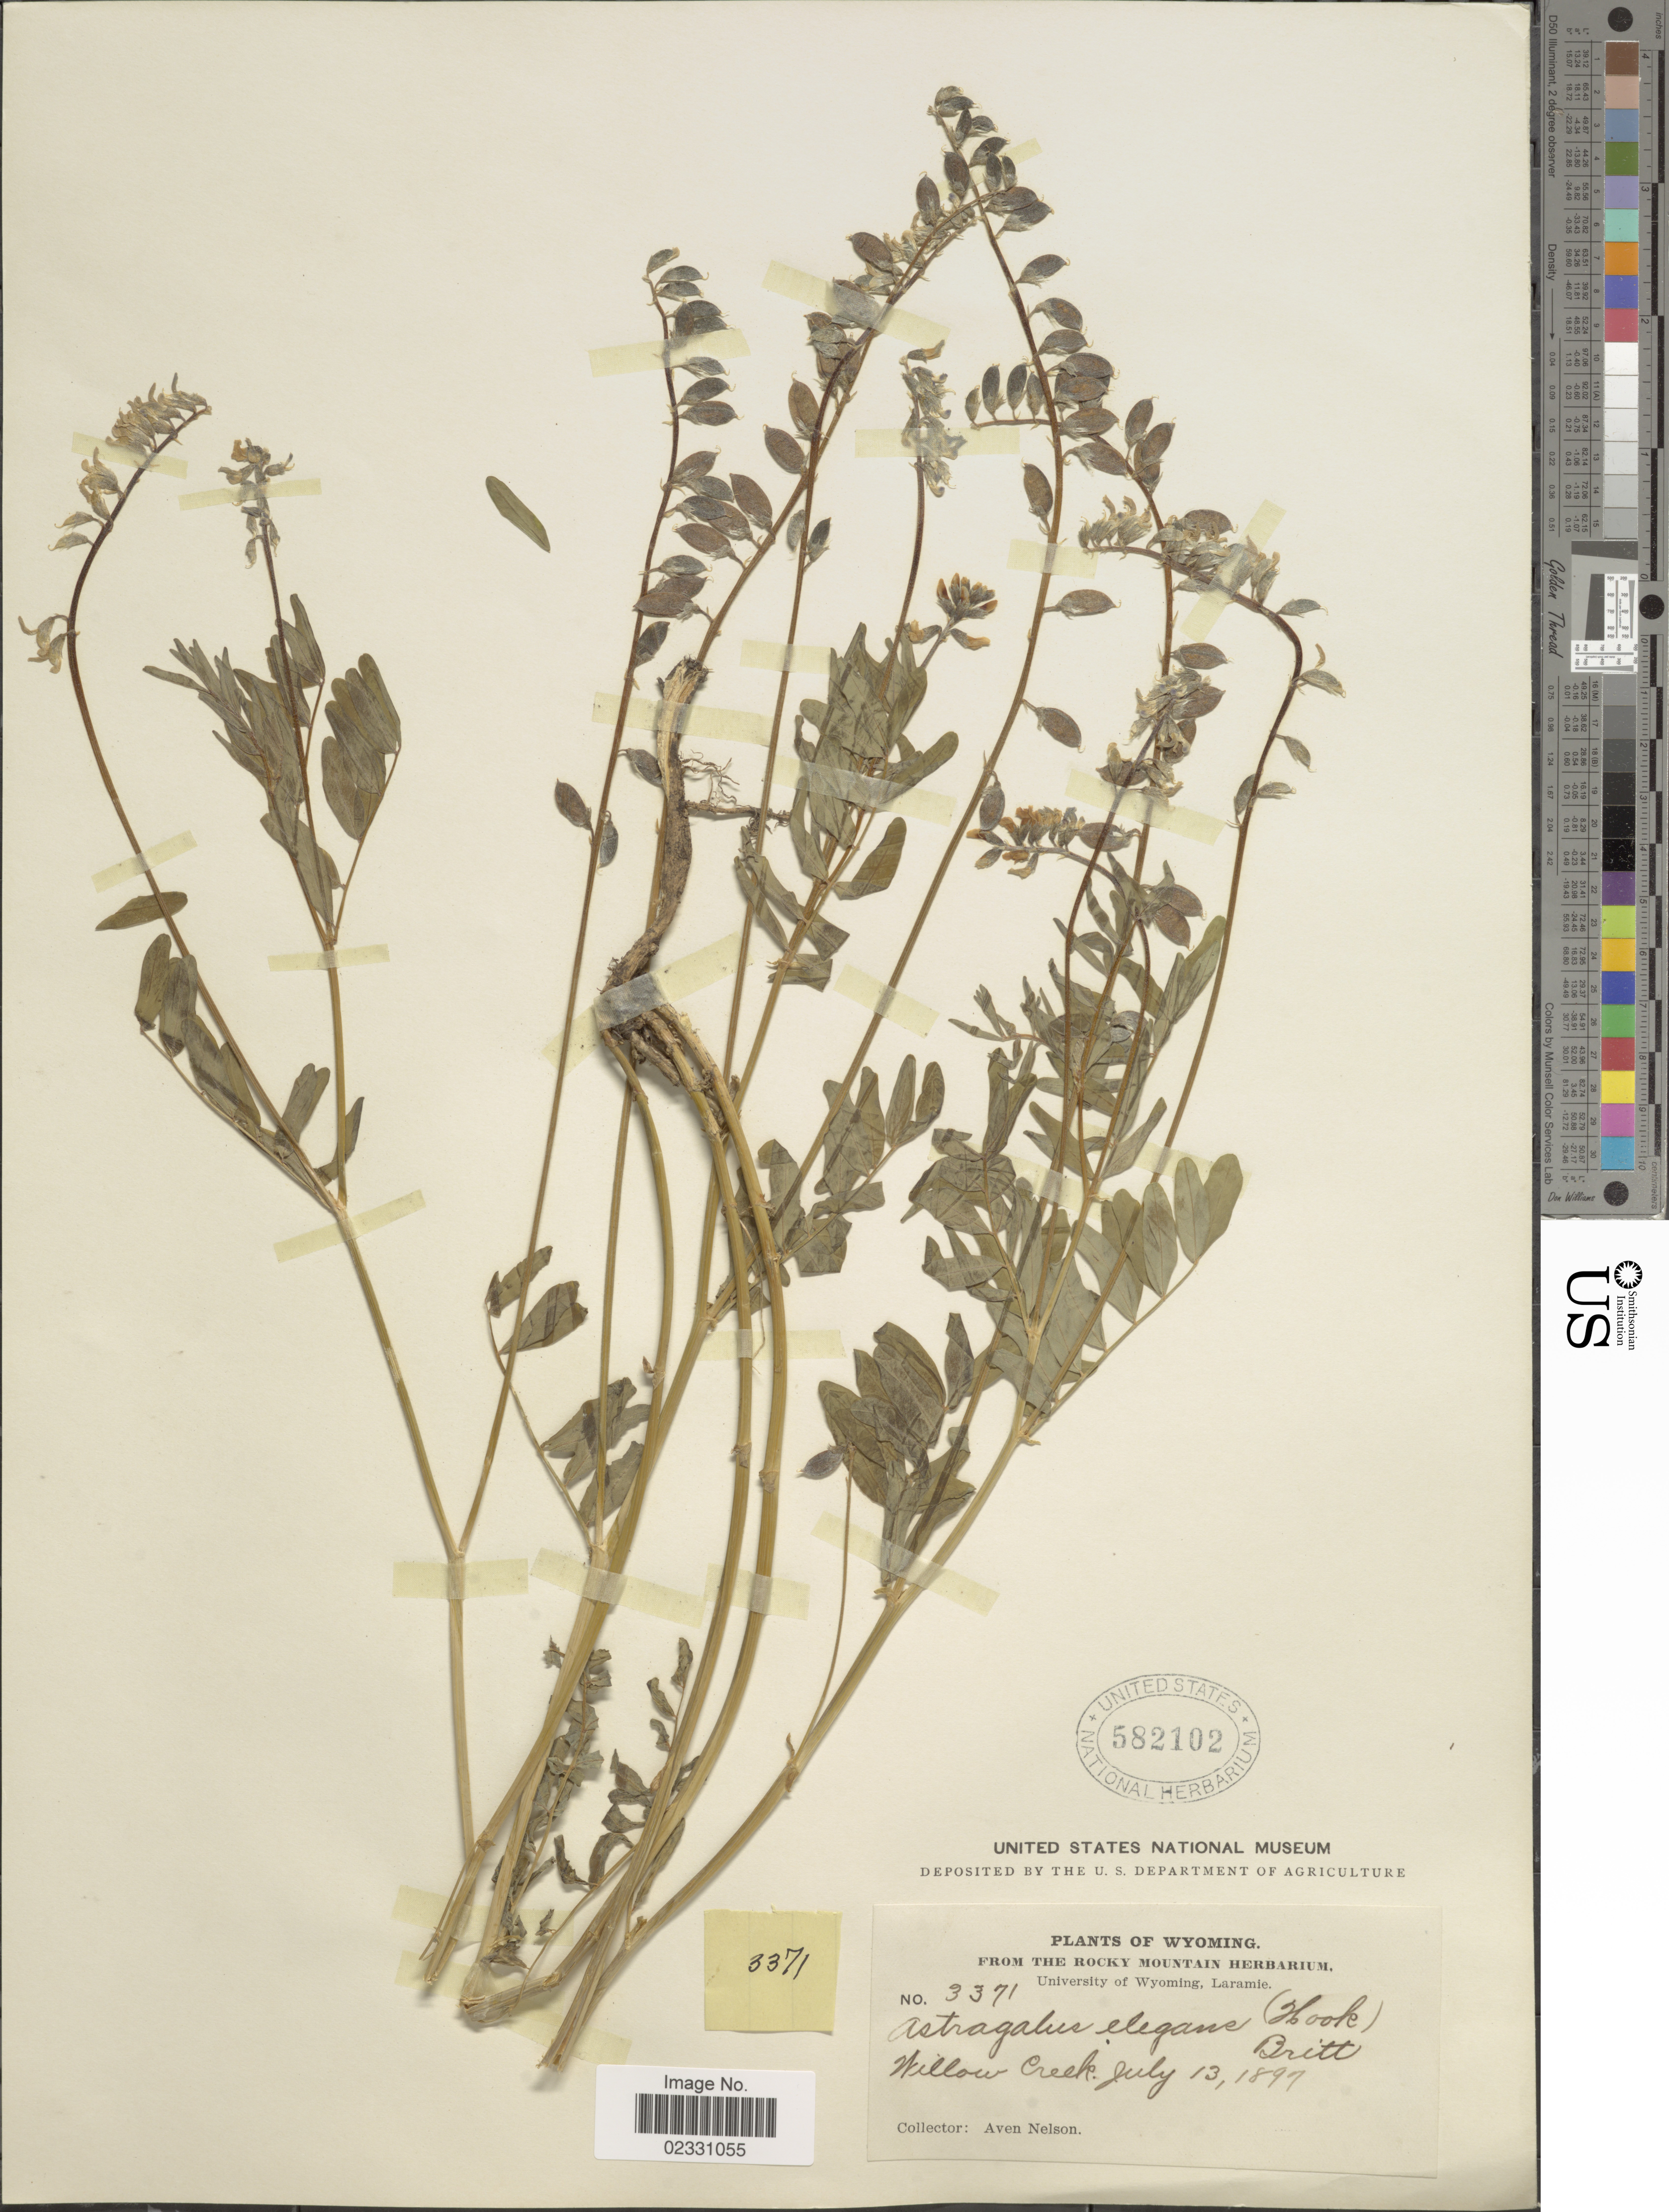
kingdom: Plantae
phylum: Tracheophyta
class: Magnoliopsida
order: Fabales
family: Fabaceae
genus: Astragalus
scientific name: Astragalus elegans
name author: Bunge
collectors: A. Nelson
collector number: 3371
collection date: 1897-07-13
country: United States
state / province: Wyoming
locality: Willow Creek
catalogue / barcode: US 582102